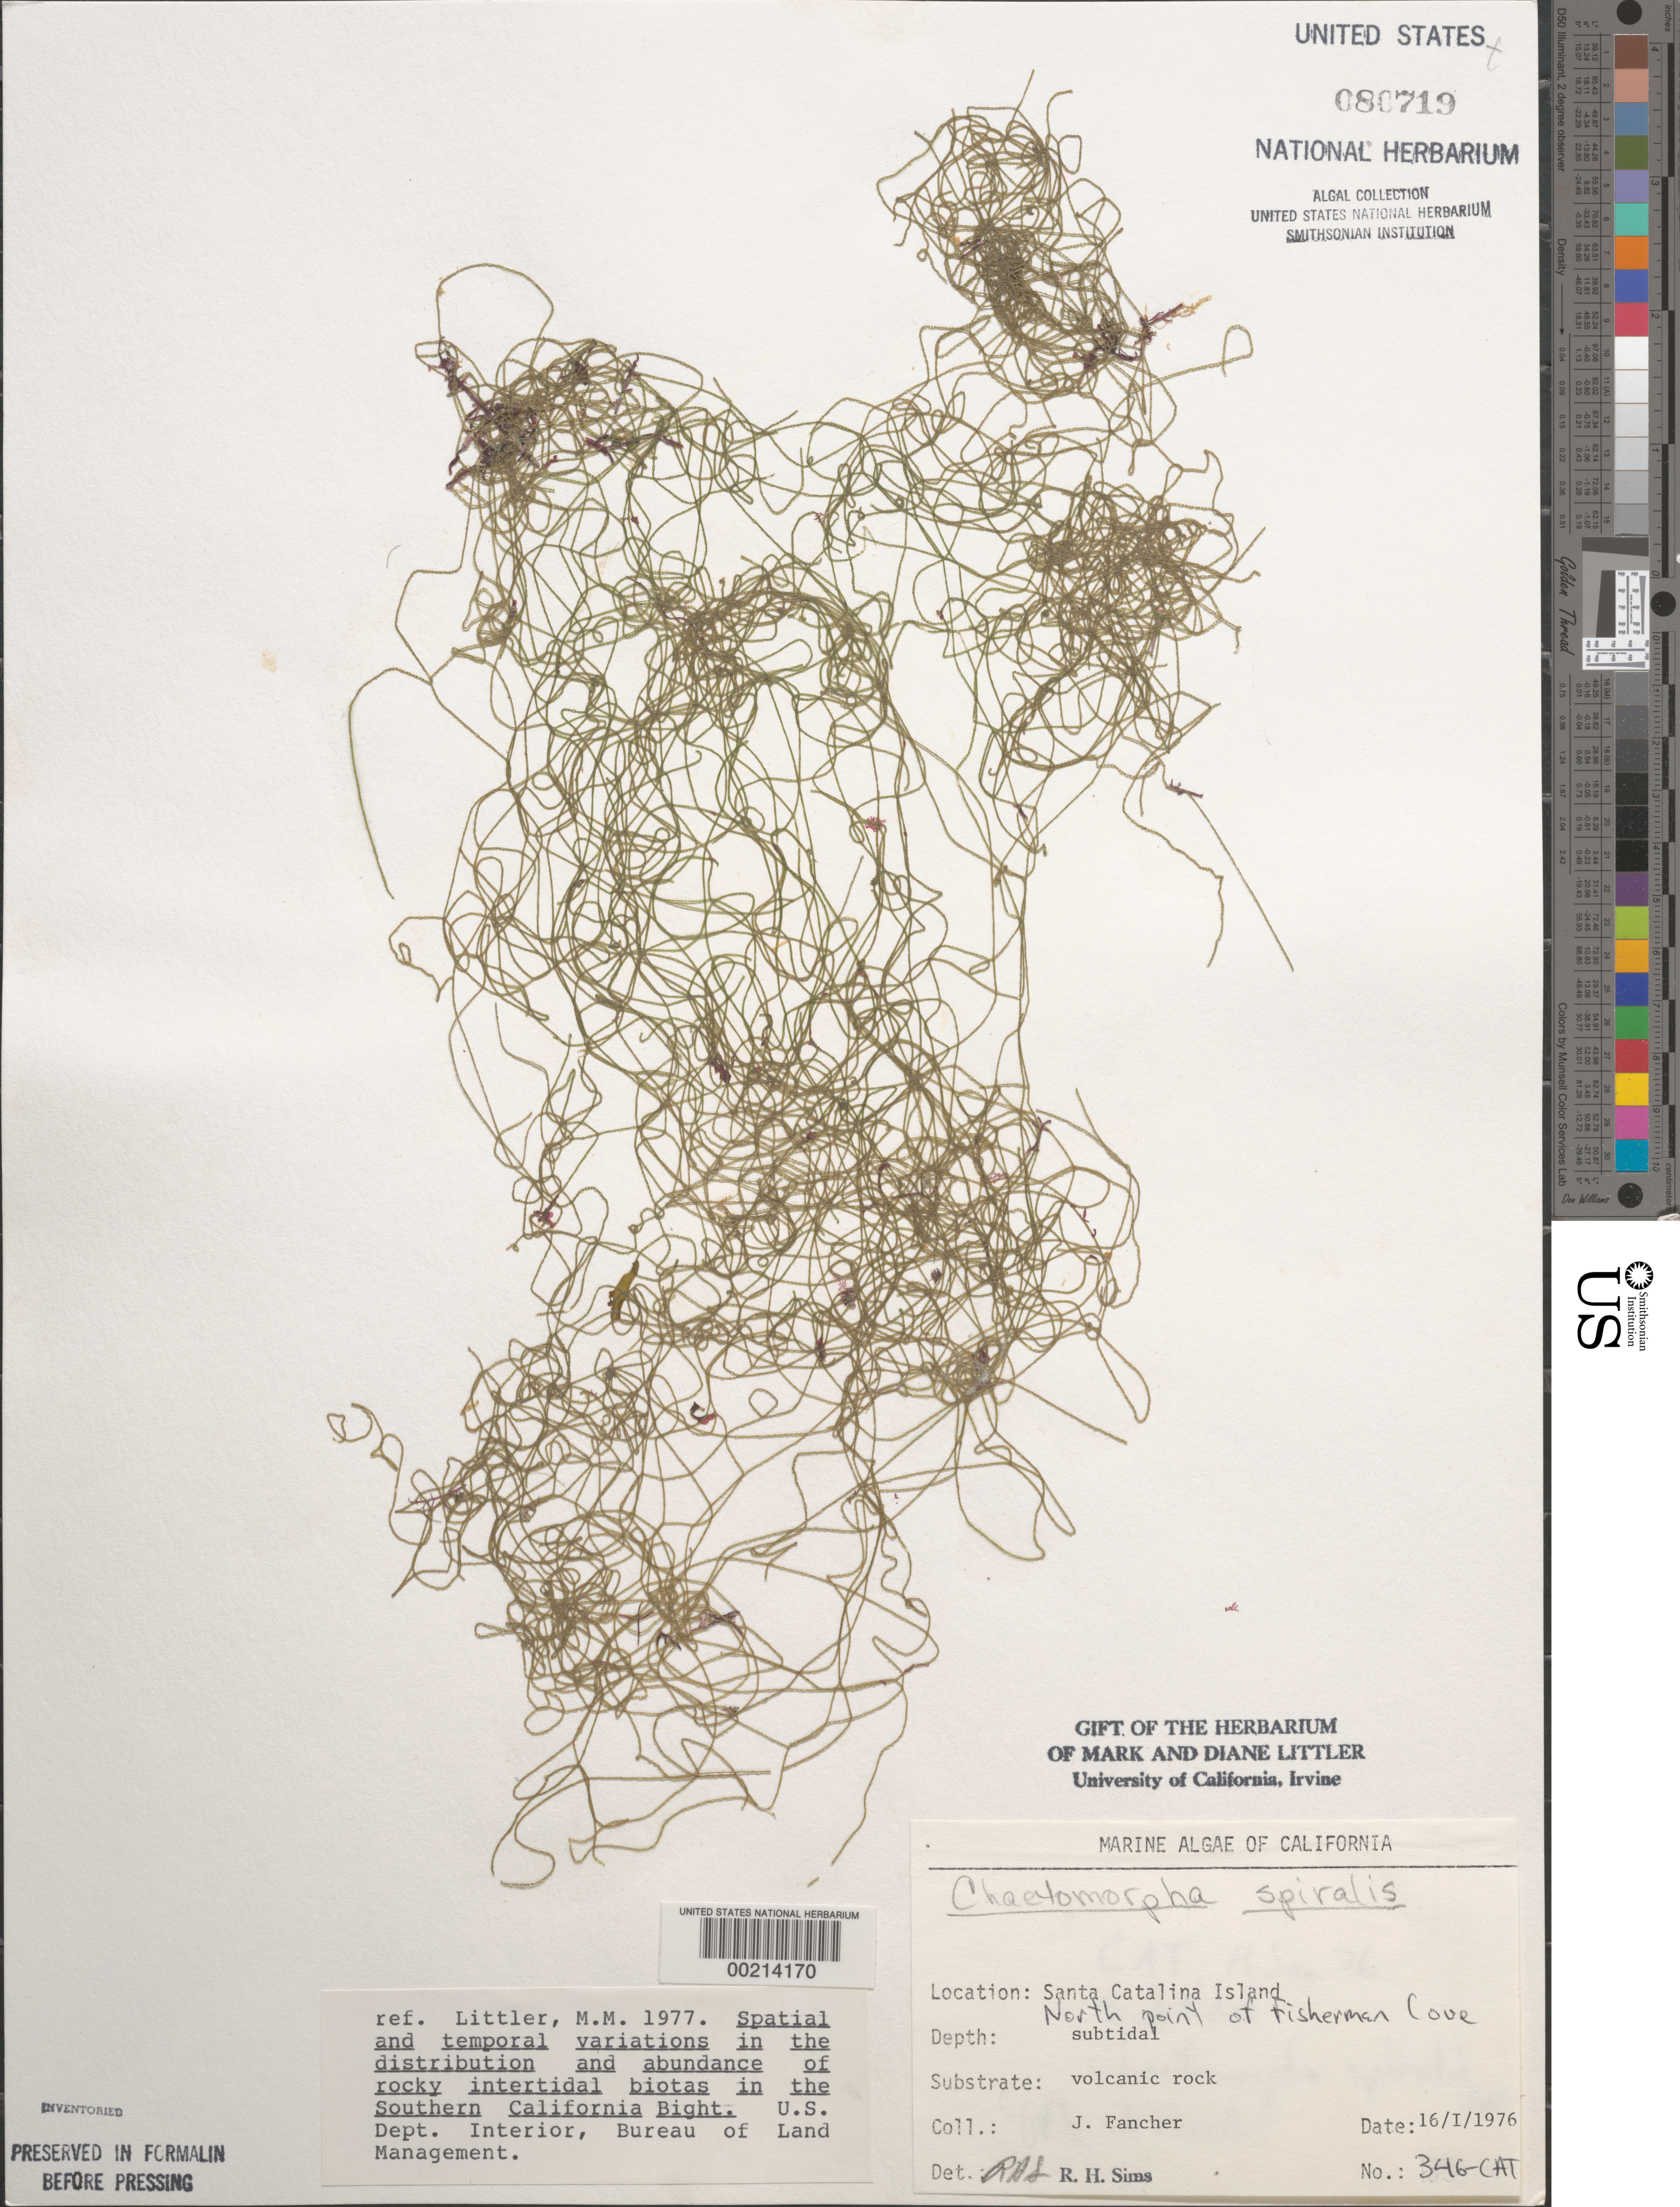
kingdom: Plantae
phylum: Chlorophyta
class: Ulvophyceae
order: Cladophorales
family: Cladophoraceae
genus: Chaetomorpha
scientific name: Chaetomorpha spiralis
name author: Okamura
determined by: Sims, Robert H.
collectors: J. Fancher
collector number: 346-cat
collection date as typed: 16 Jan 1976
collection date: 1976-01-16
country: United States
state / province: California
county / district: Los Angeles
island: Santa Catalina Island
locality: Fishermen Cove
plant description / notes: BLM-SOCALBIGHT Rocky Intertidal Survey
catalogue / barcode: US 80719